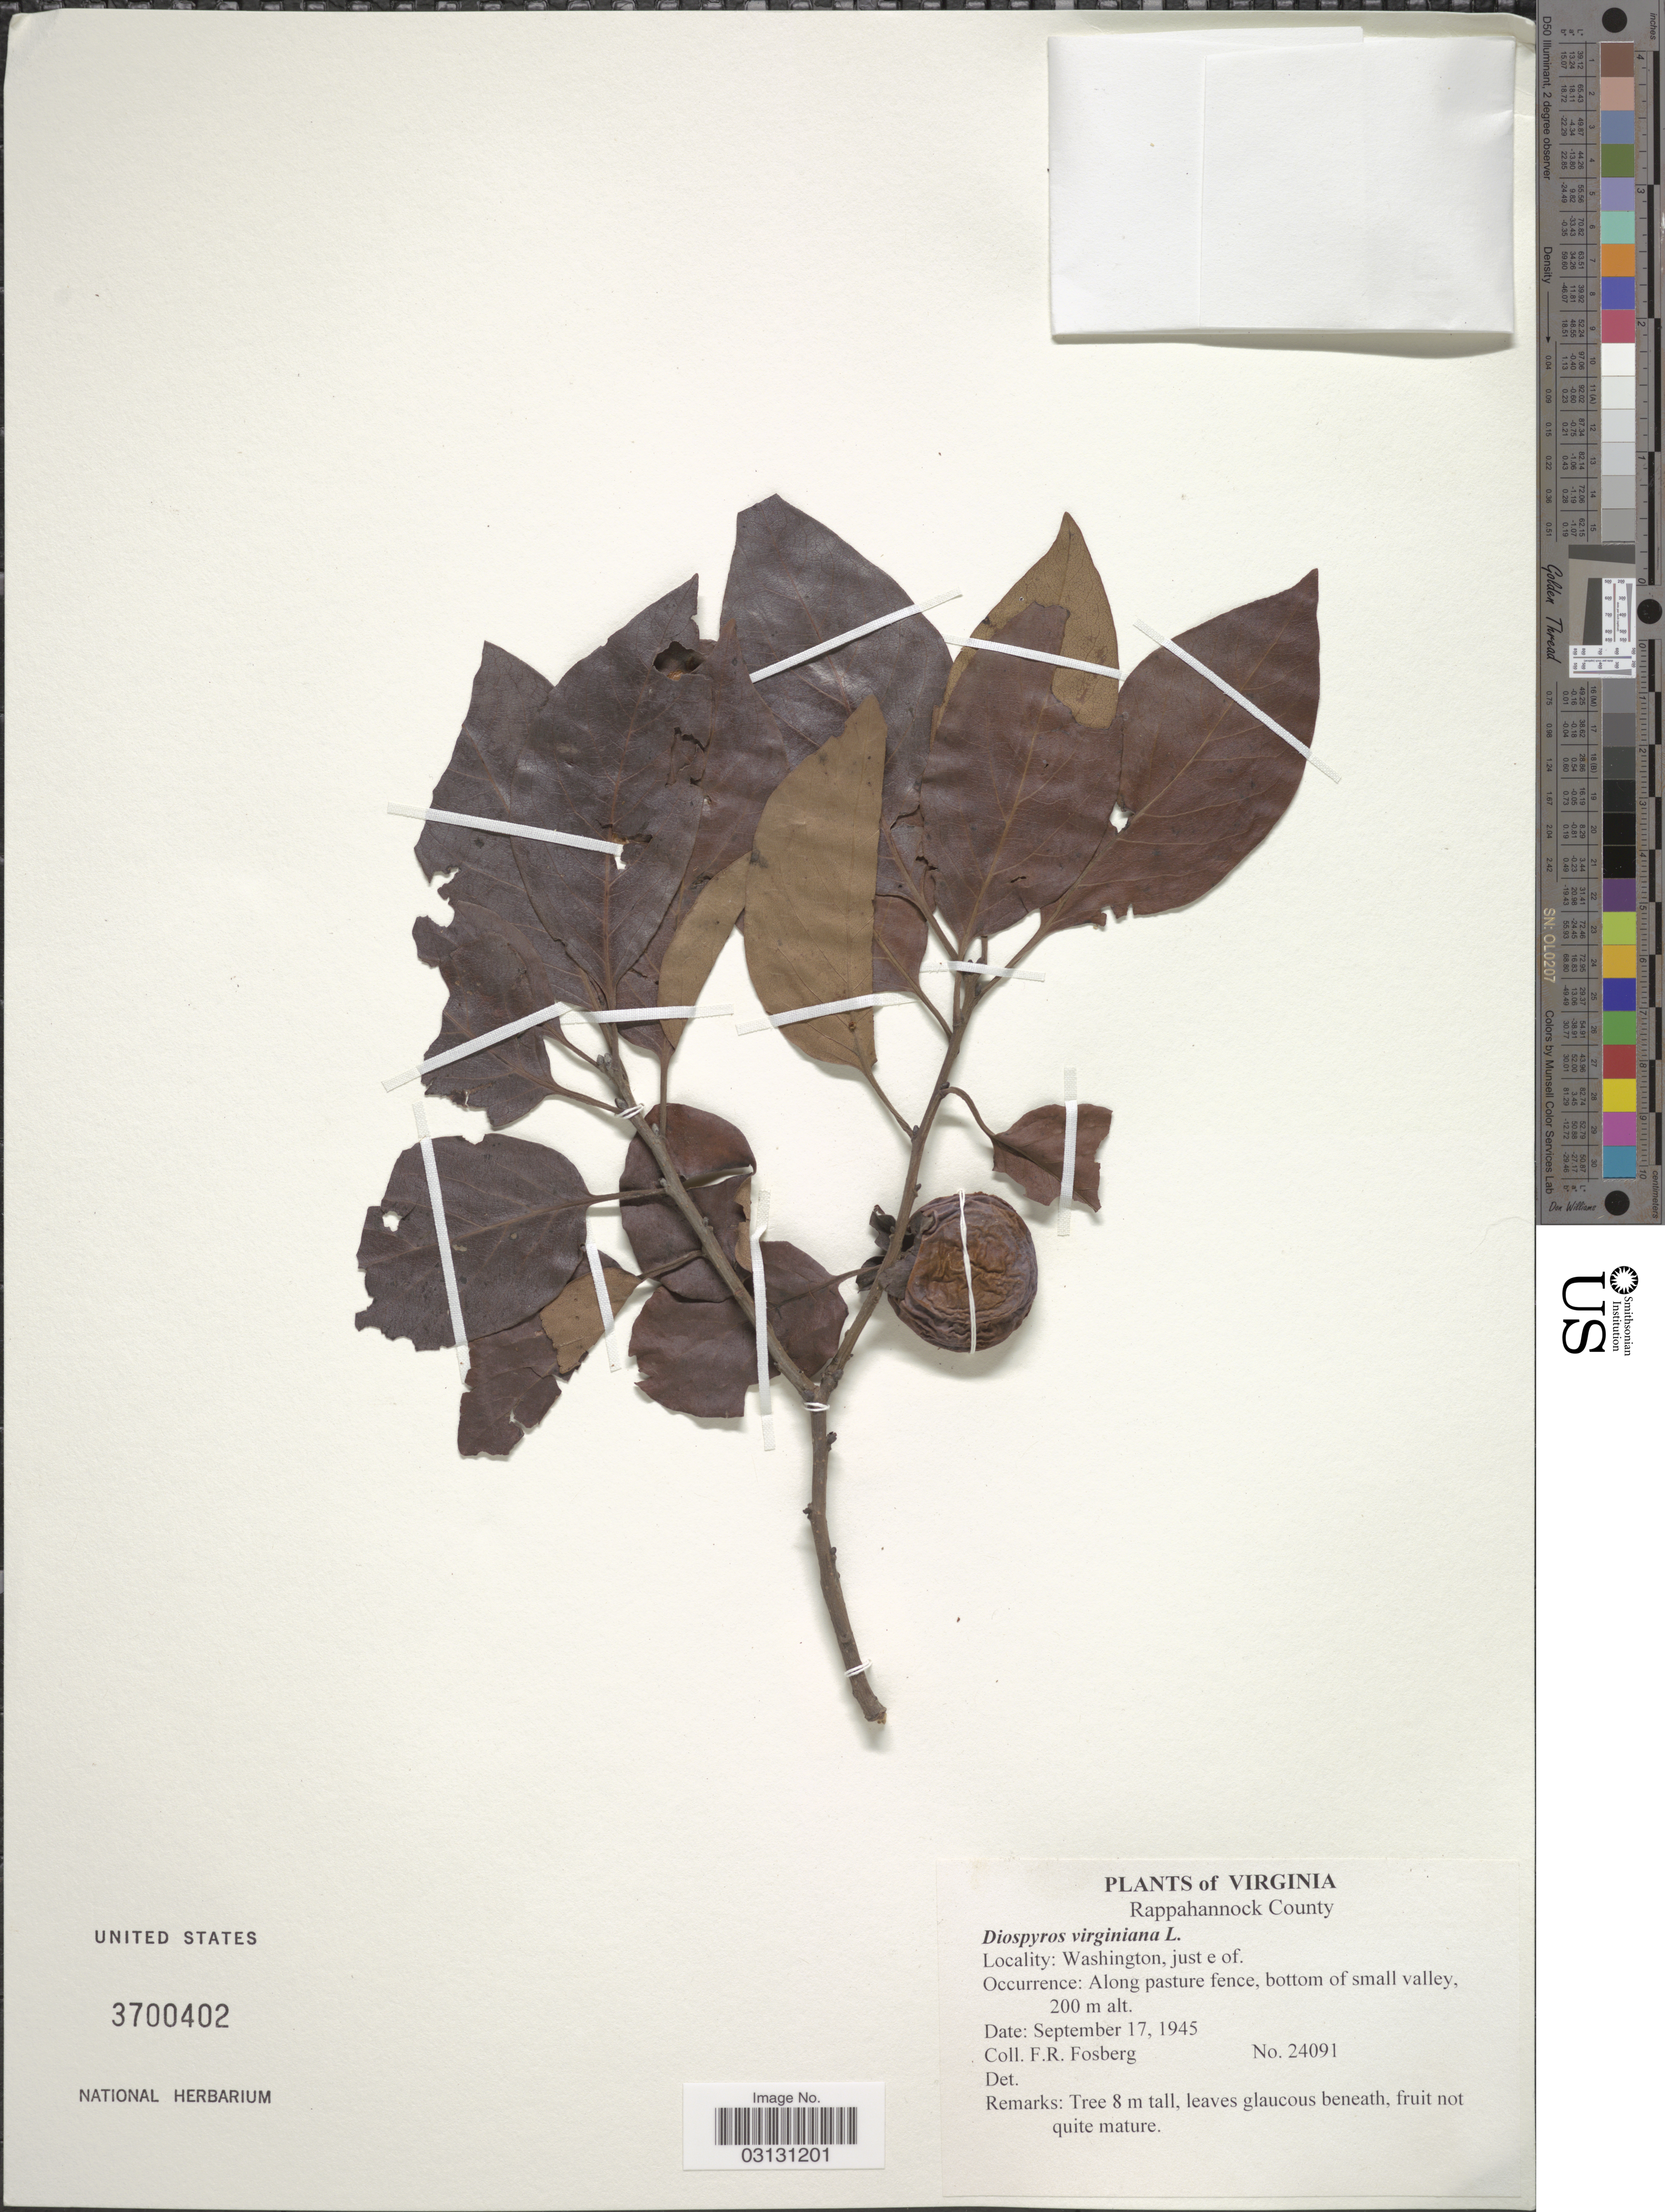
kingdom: Plantae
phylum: Tracheophyta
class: Magnoliopsida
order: Ericales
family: Ebenaceae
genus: Diospyros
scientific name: Diospyros virginiana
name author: L.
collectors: F. R. Fosberg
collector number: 24091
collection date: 1945-09-17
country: United States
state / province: Virginia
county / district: Rappahannock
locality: Washington, just e of.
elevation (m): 200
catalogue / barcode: US 3700402